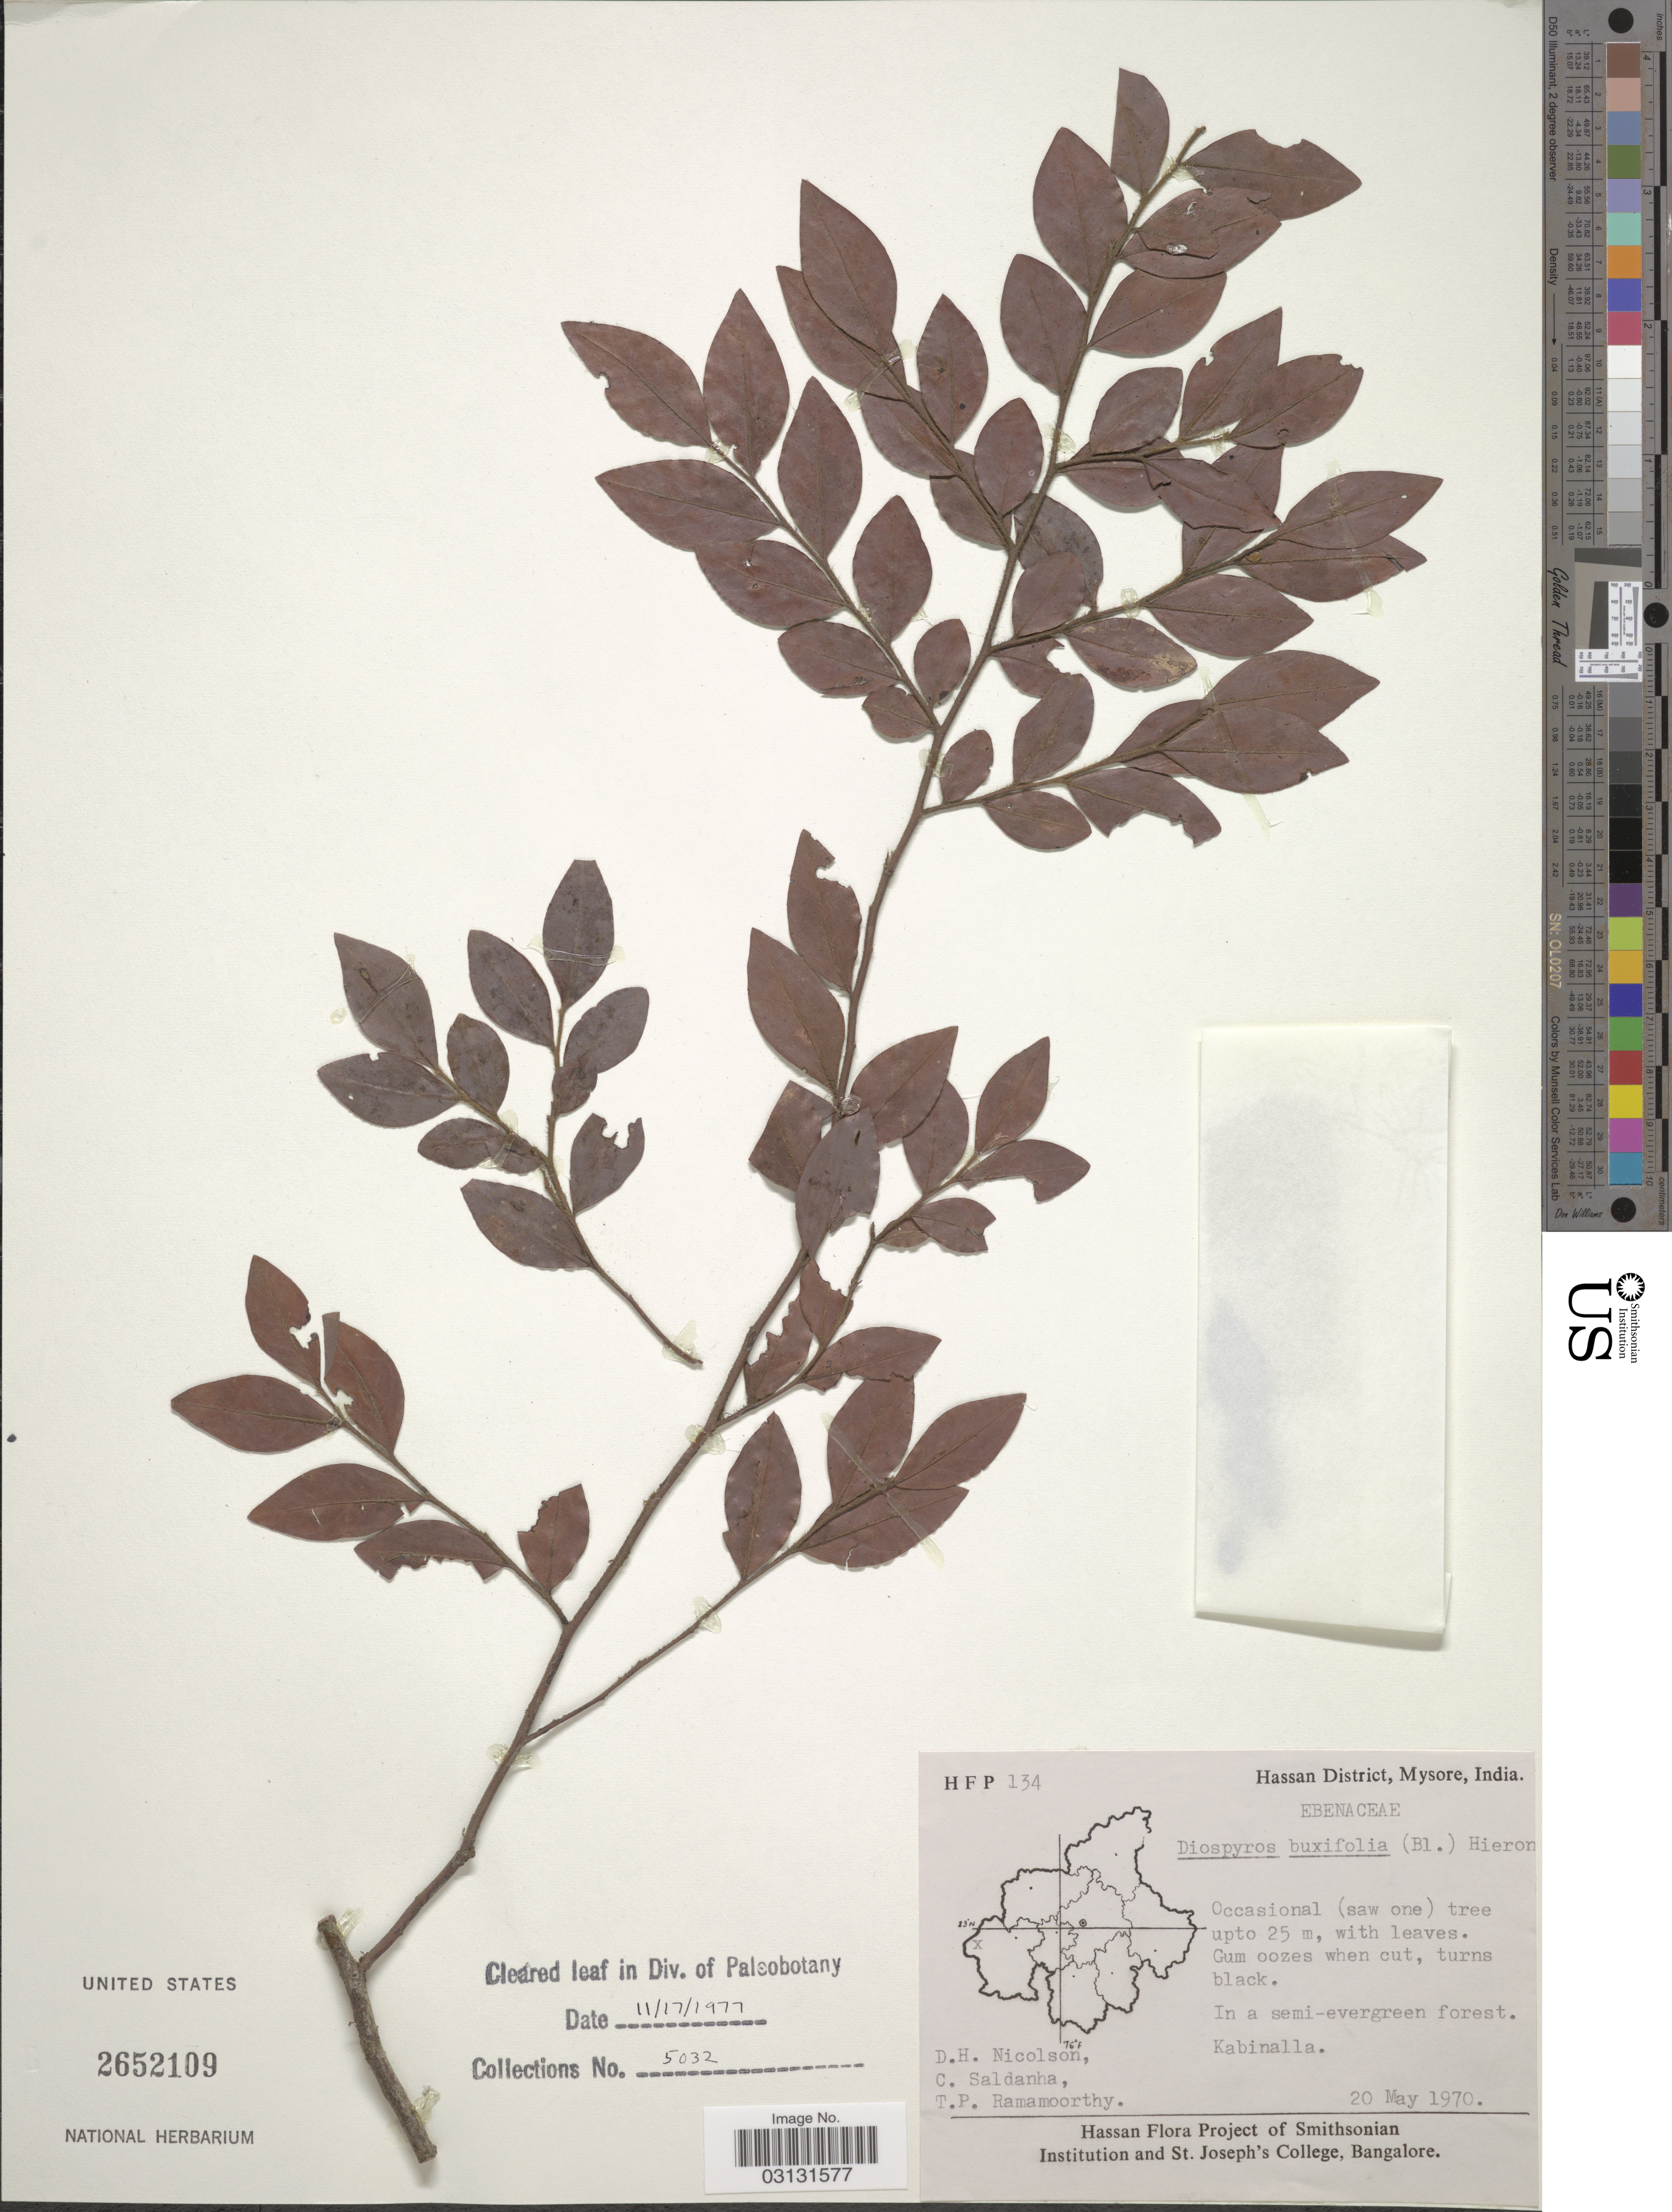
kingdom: Plantae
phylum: Tracheophyta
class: Magnoliopsida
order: Ericales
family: Ebenaceae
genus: Diospyros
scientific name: Diospyros buxifolia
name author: (Blume) Hiern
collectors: D. H. Nicolson, C. Saldanha & T. P. Ramamoorthy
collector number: HFP 134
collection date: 1970-05-20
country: India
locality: Hassan District, Mysore. Kabinalla.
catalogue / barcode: US 2652109